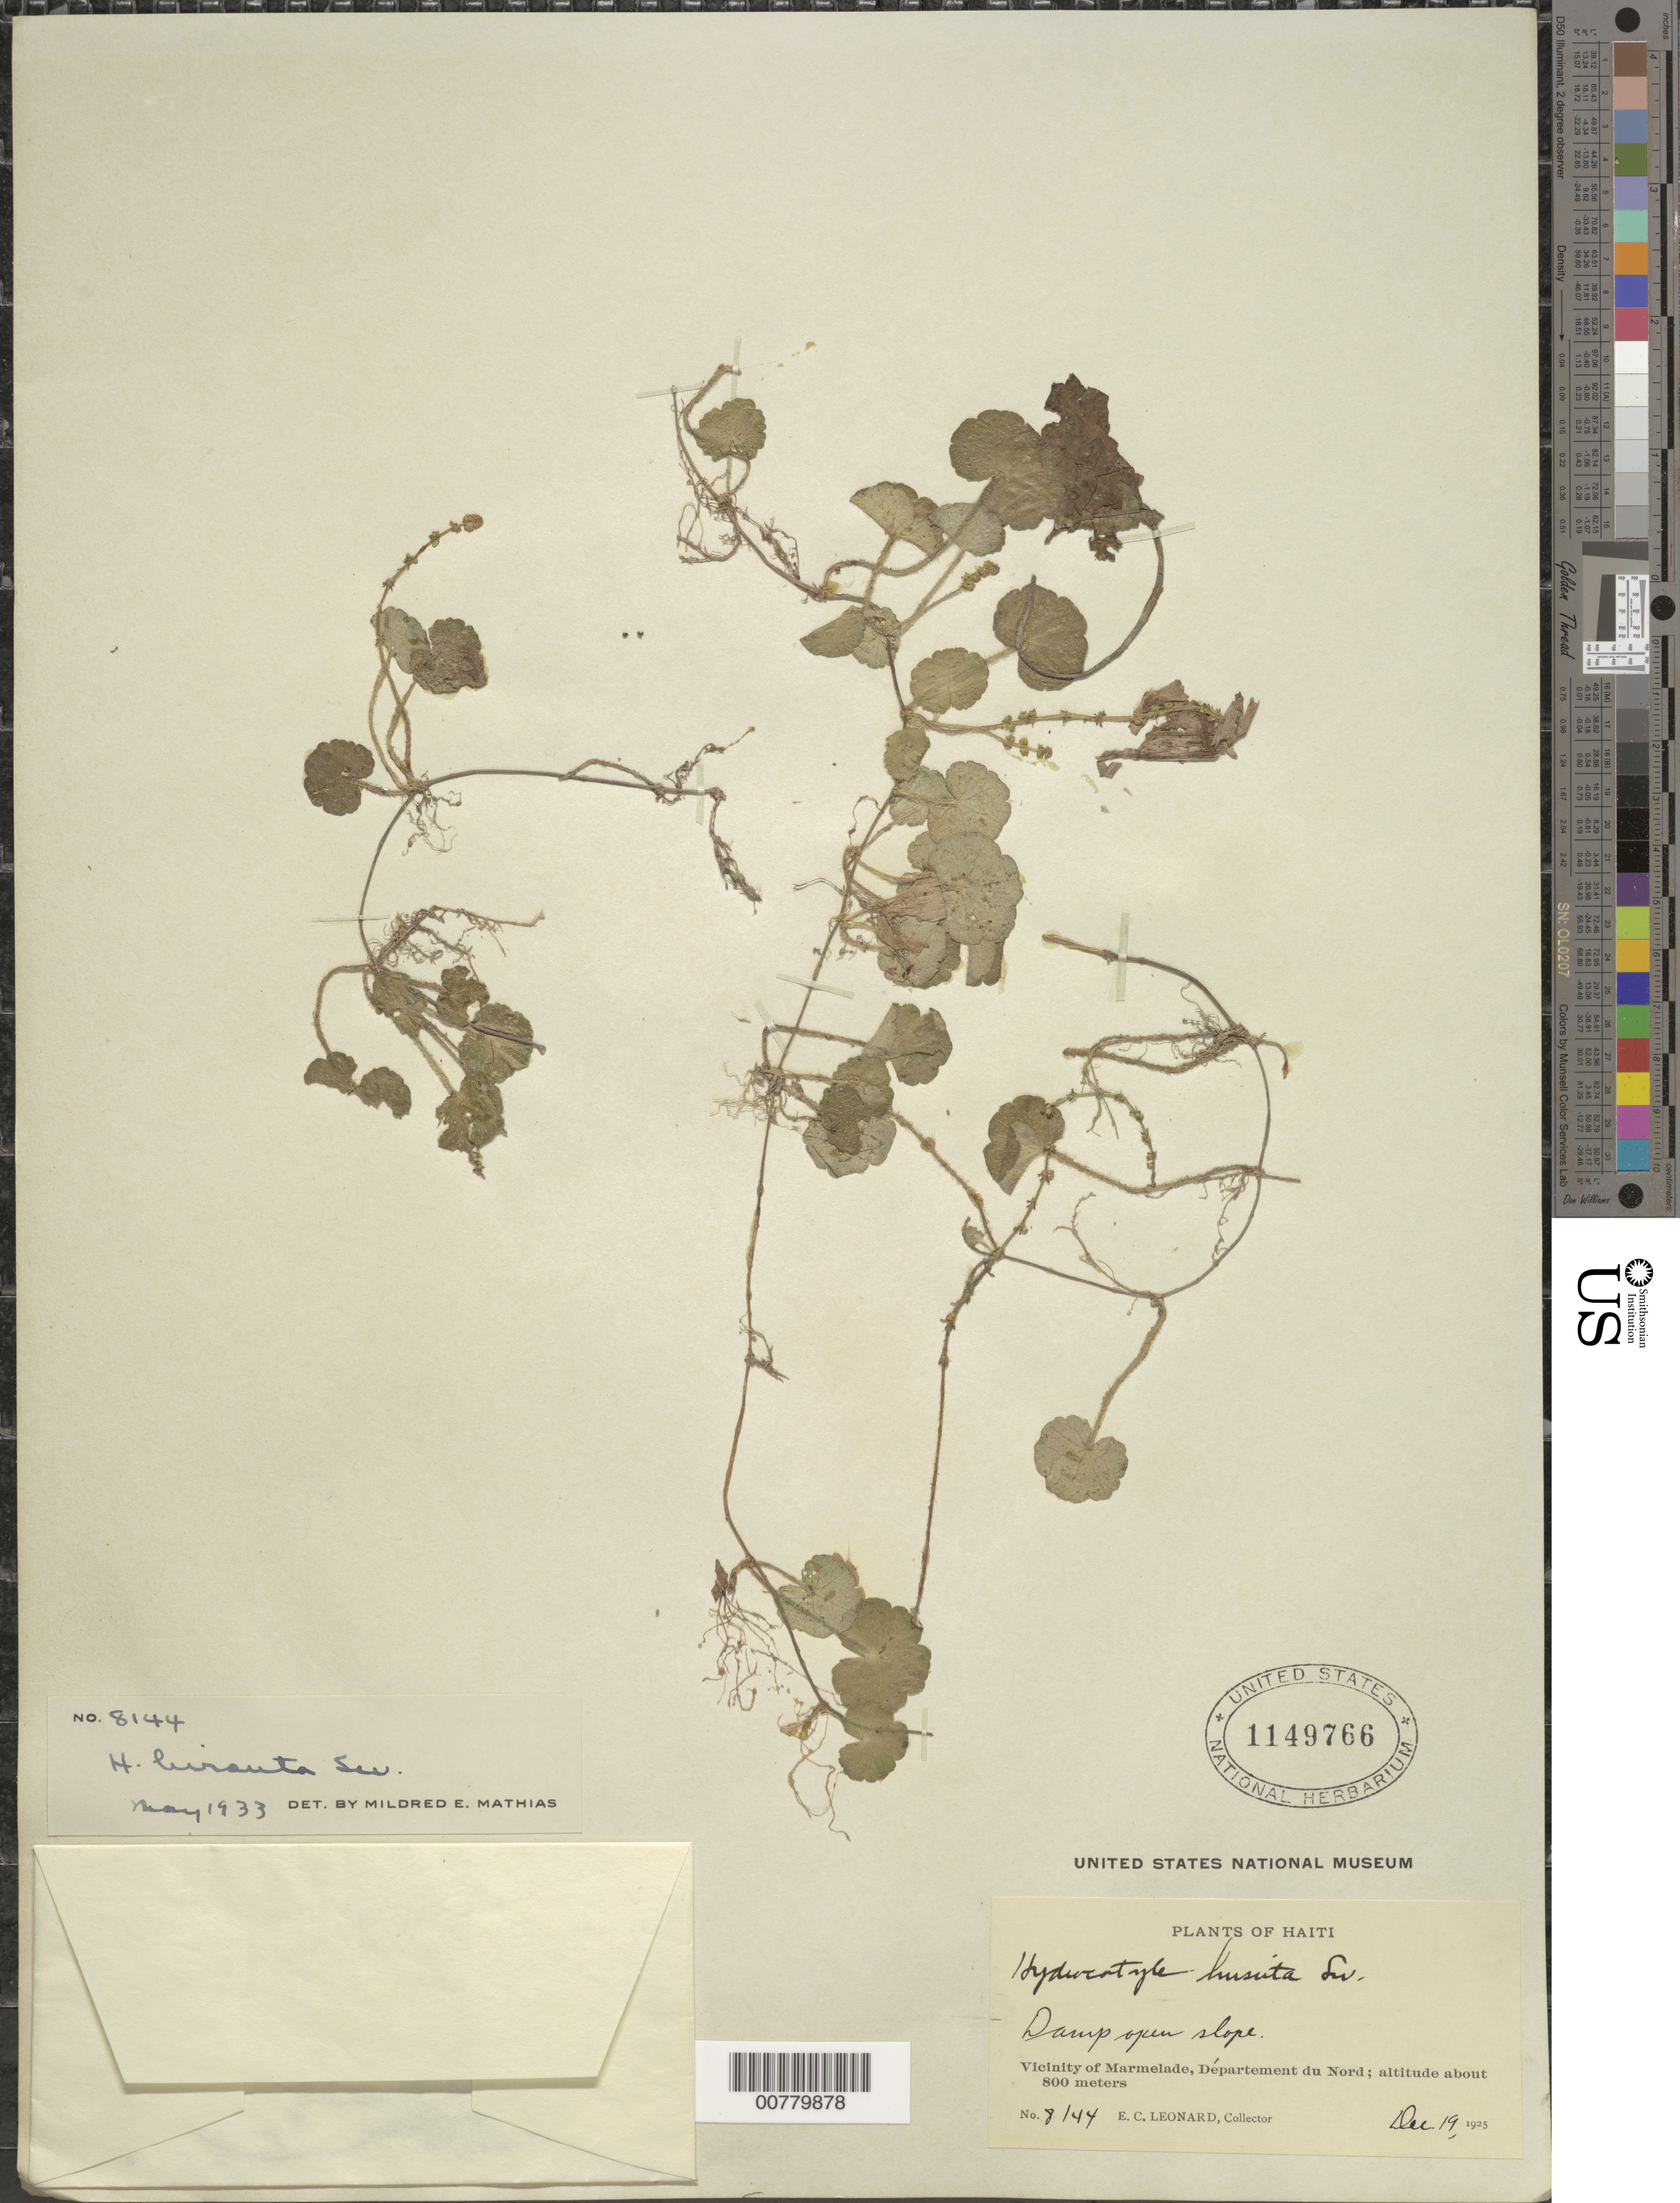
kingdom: Plantae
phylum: Tracheophyta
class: Magnoliopsida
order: Apiales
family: Araliaceae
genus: Hydrocotyle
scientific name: Hydrocotyle hirsuta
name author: Sw.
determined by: Mathias, M. E.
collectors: E. C. Leonard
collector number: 8144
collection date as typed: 19 Dec 1925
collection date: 1925-12-19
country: Haiti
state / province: Nord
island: Hispaniola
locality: Vicinity of Marmelade.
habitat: Damp open slope.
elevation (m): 800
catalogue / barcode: US 1149766